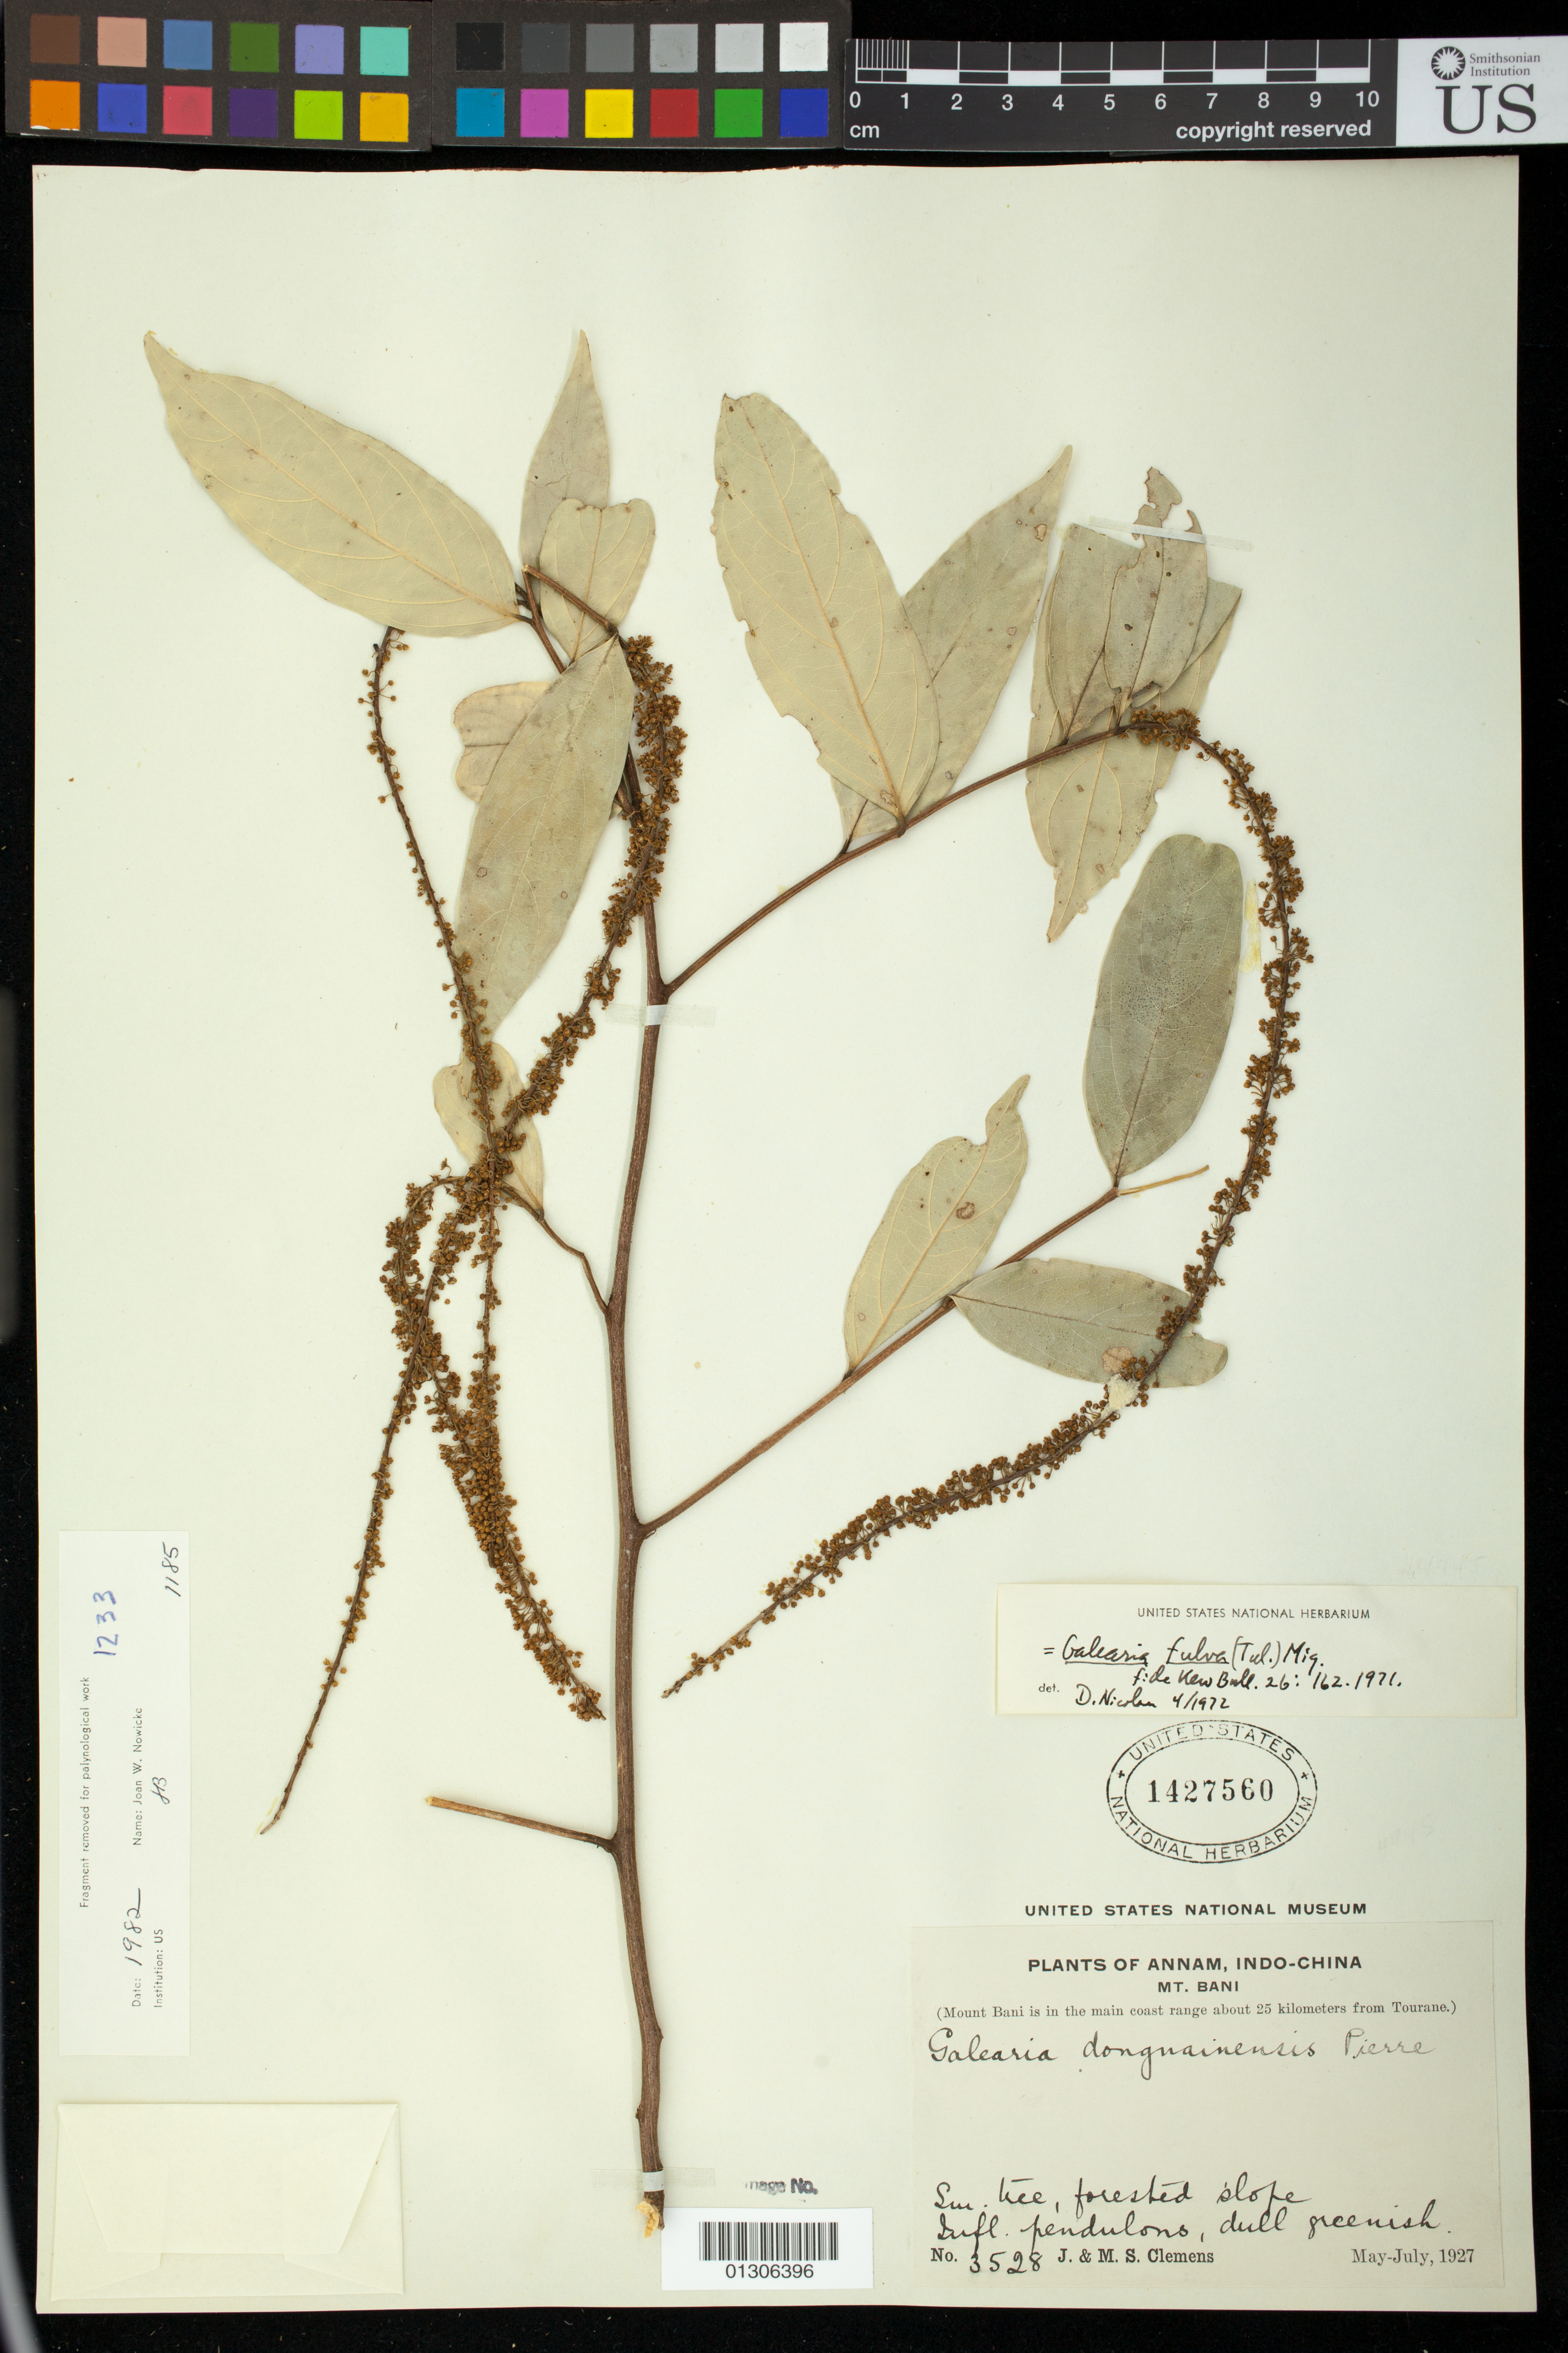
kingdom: Plantae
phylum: Tracheophyta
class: Magnoliopsida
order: Malpighiales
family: Pandaceae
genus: Galearia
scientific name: Galearia fulva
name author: (Tul.) Miq.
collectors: J. Clemens & M. S. Clemens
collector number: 3528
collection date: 1927-05/1927-07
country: Vietnam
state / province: Đá Nẵng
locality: Mt. Bani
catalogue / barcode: US 1427560